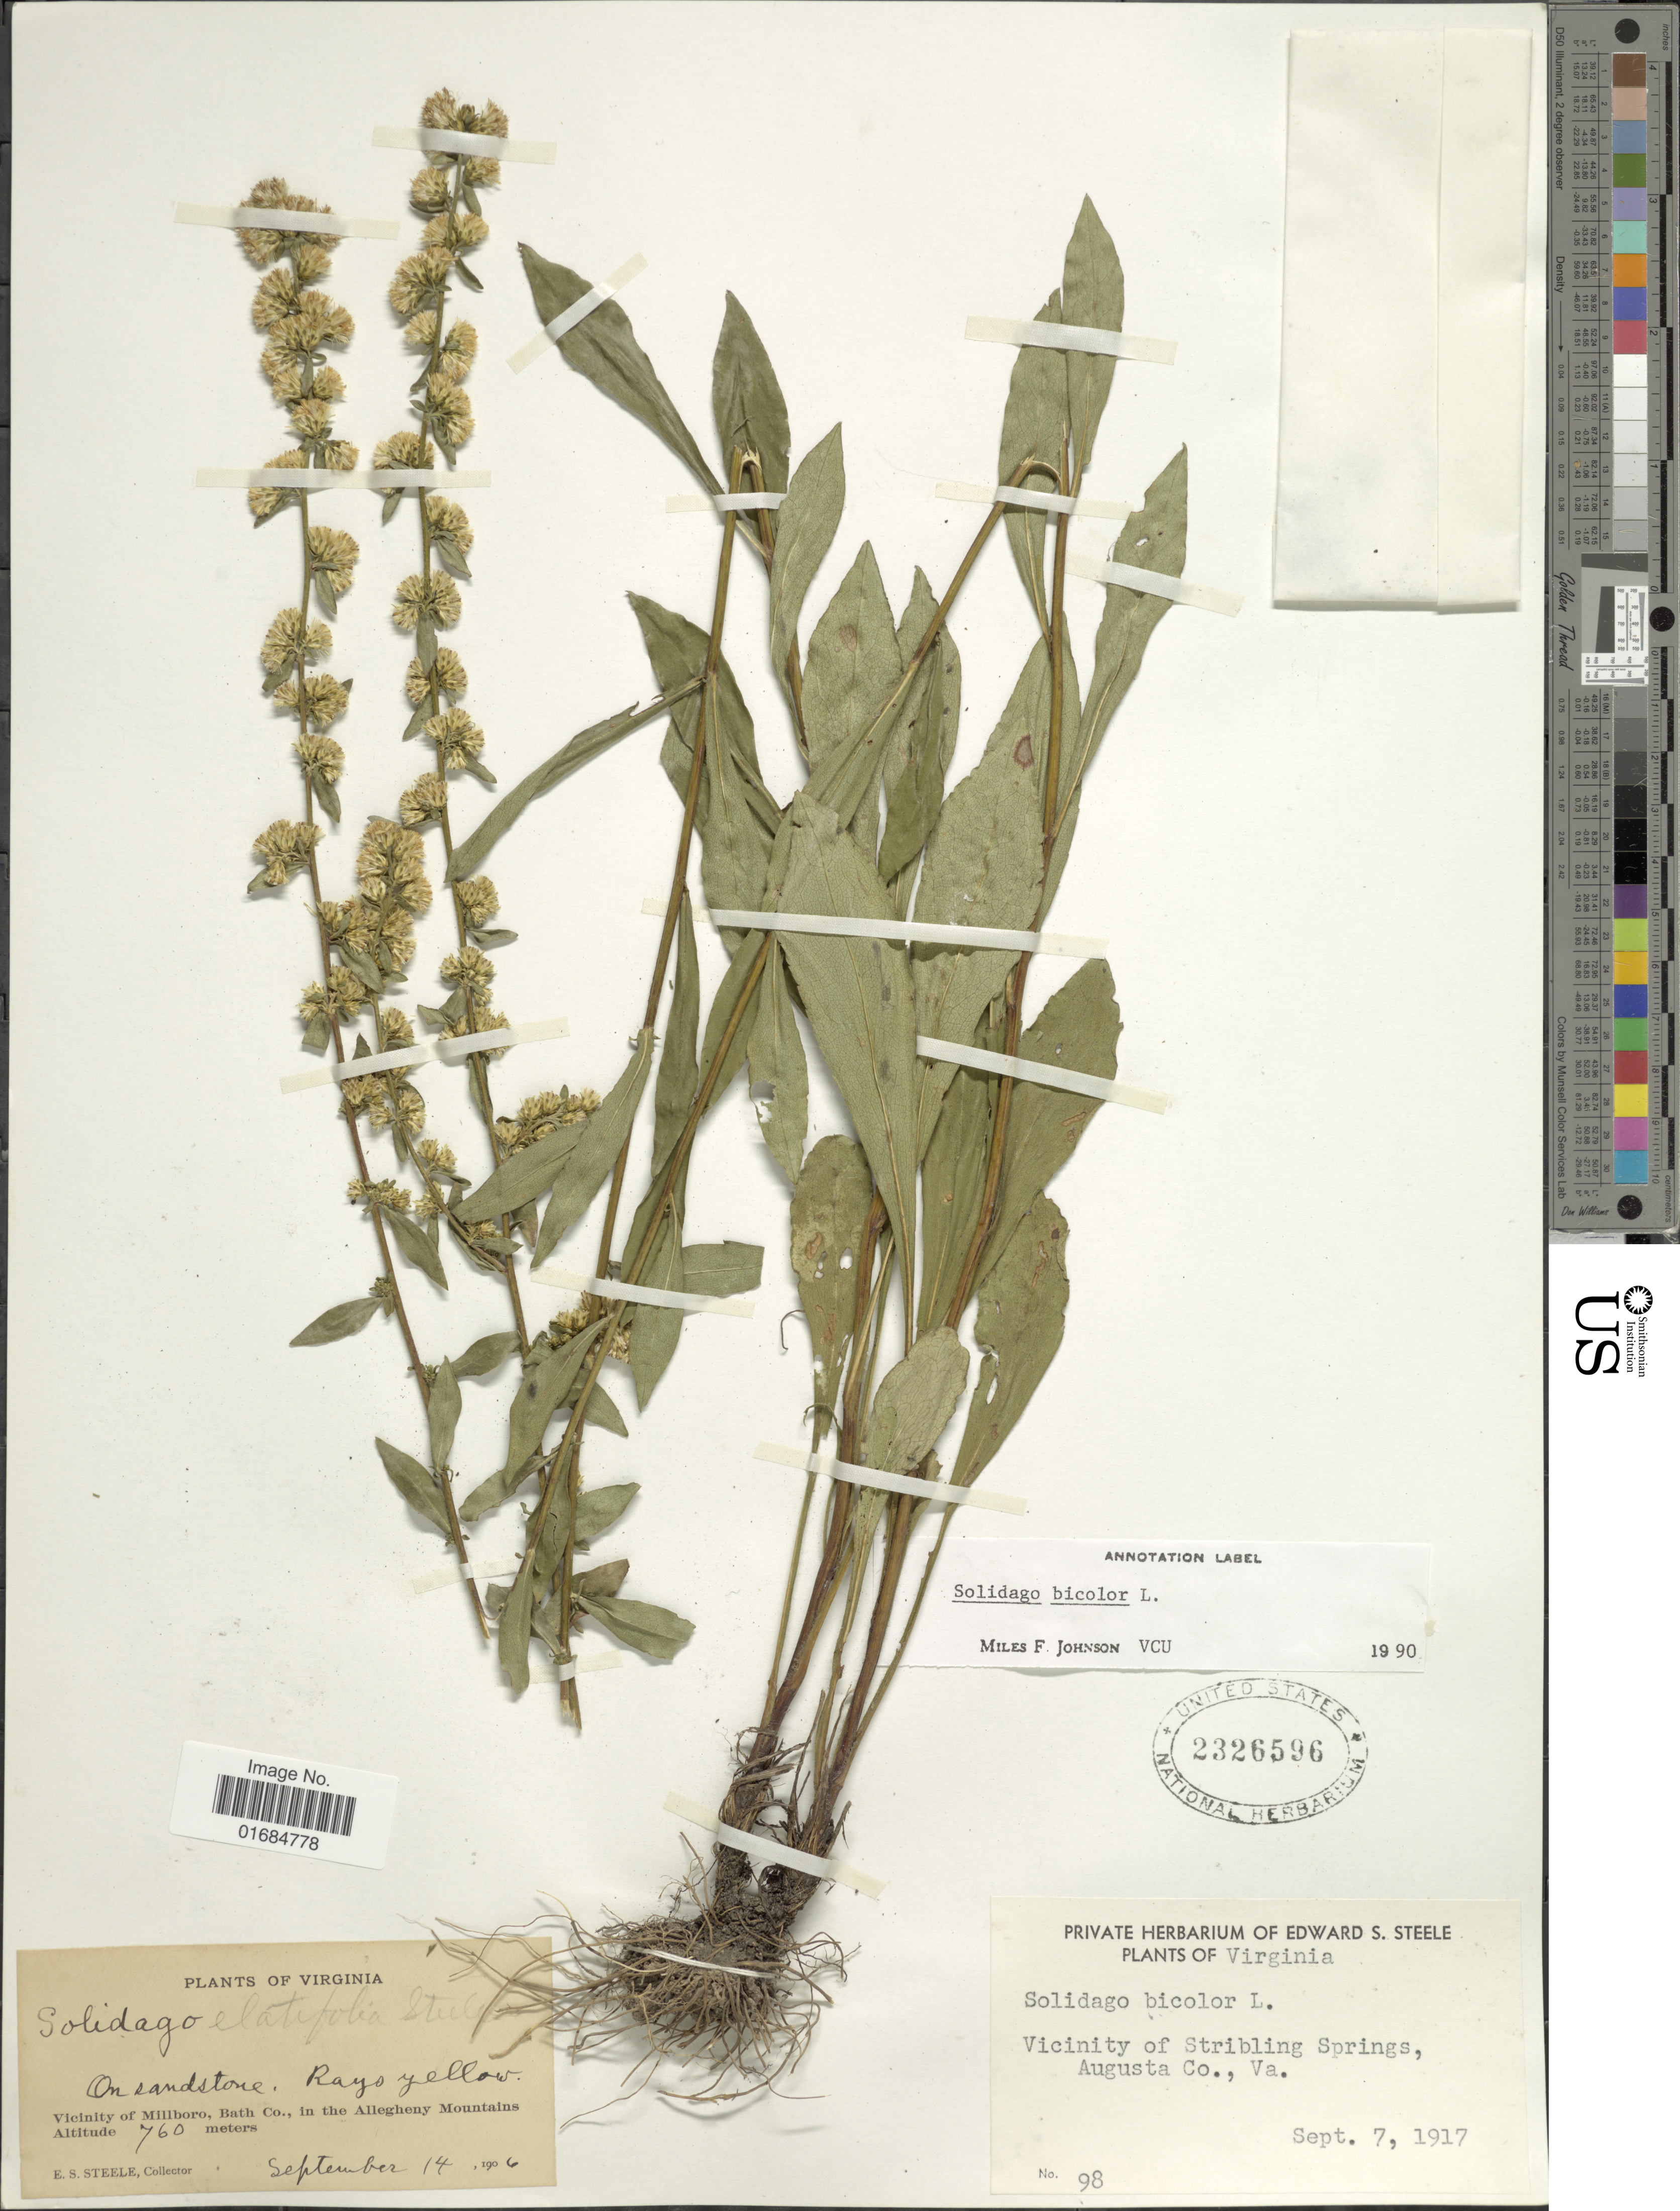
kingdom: Plantae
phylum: Tracheophyta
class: Magnoliopsida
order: Asterales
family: Asteraceae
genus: Solidago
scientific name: Solidago bicolor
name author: L.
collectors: E. Steele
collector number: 98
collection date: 1917-09-07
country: United States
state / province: Virginia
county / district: Bath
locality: Vicinity of Millboro, Bath Co., in the Allegheny Mountains.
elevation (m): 760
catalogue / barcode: US 2326596